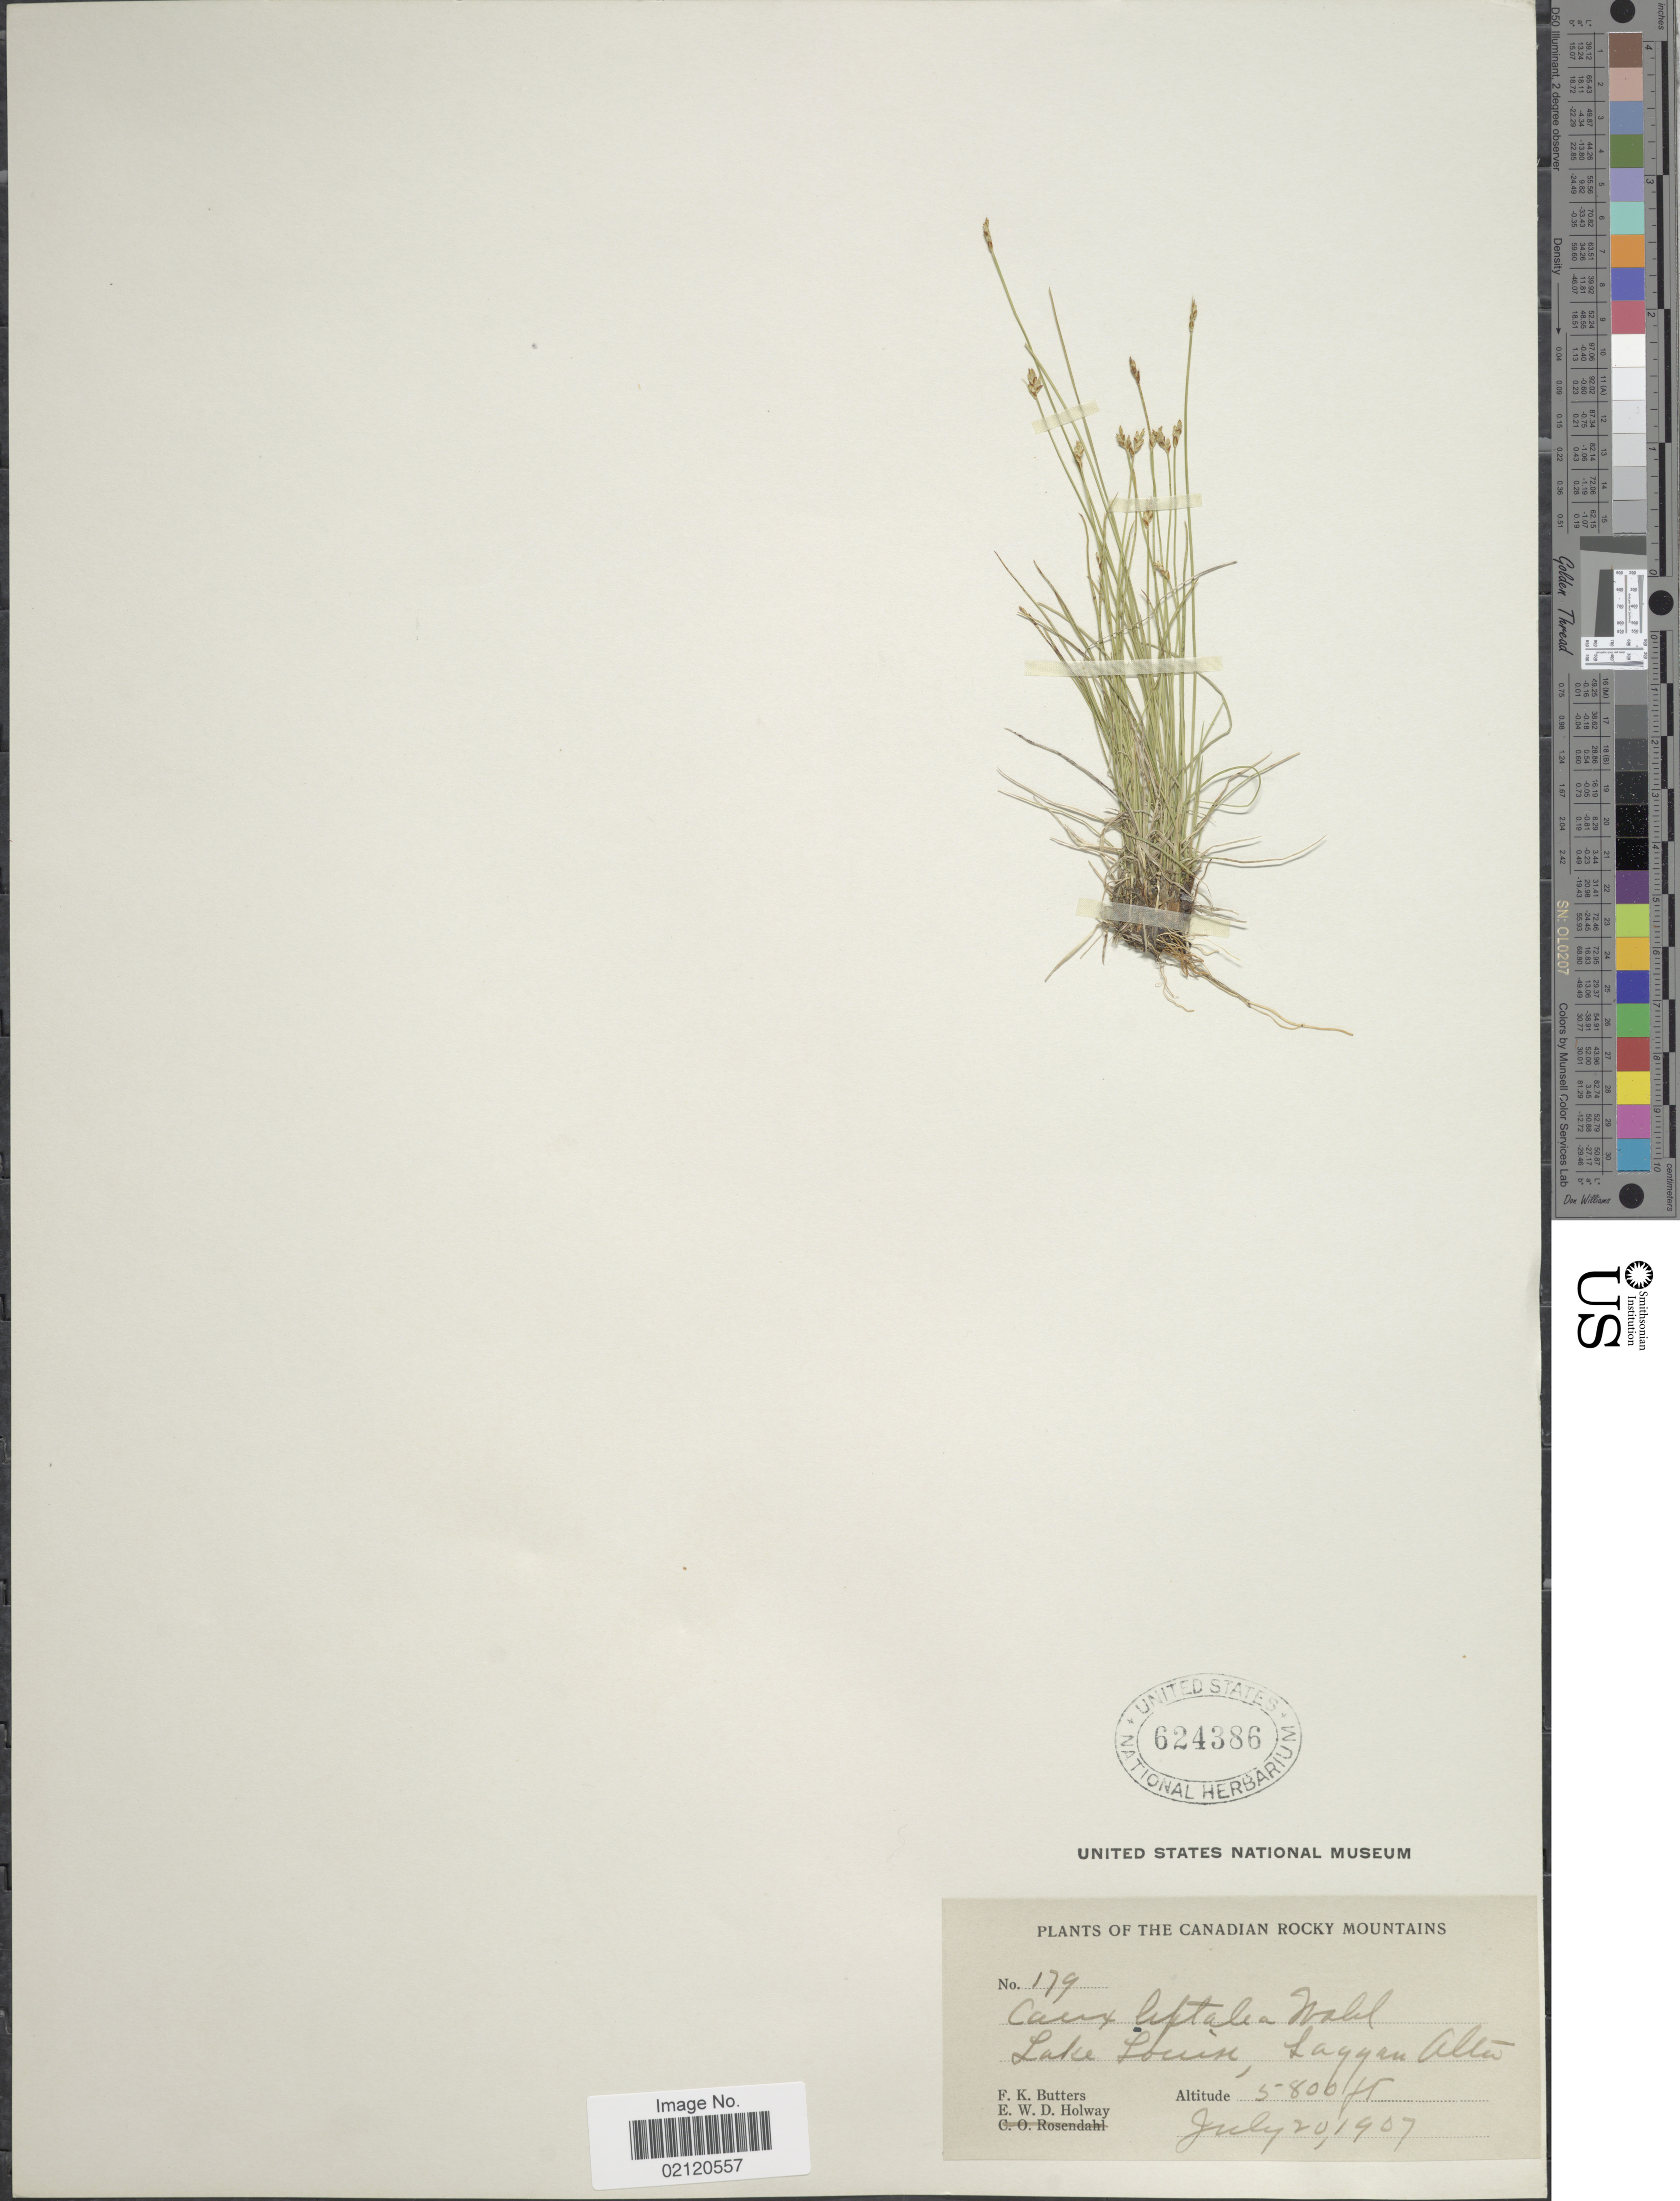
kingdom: Plantae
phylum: Tracheophyta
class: Liliopsida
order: Poales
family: Cyperaceae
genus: Carex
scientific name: Carex leptalea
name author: Wahlenb.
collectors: F. K. Butters & E. W. D. Holway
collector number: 179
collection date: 1907-07-20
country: Canada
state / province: Alberta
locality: The Canadian Rocky Mountains, Lake Louise, Laggan Alta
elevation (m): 1768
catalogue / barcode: US 624386